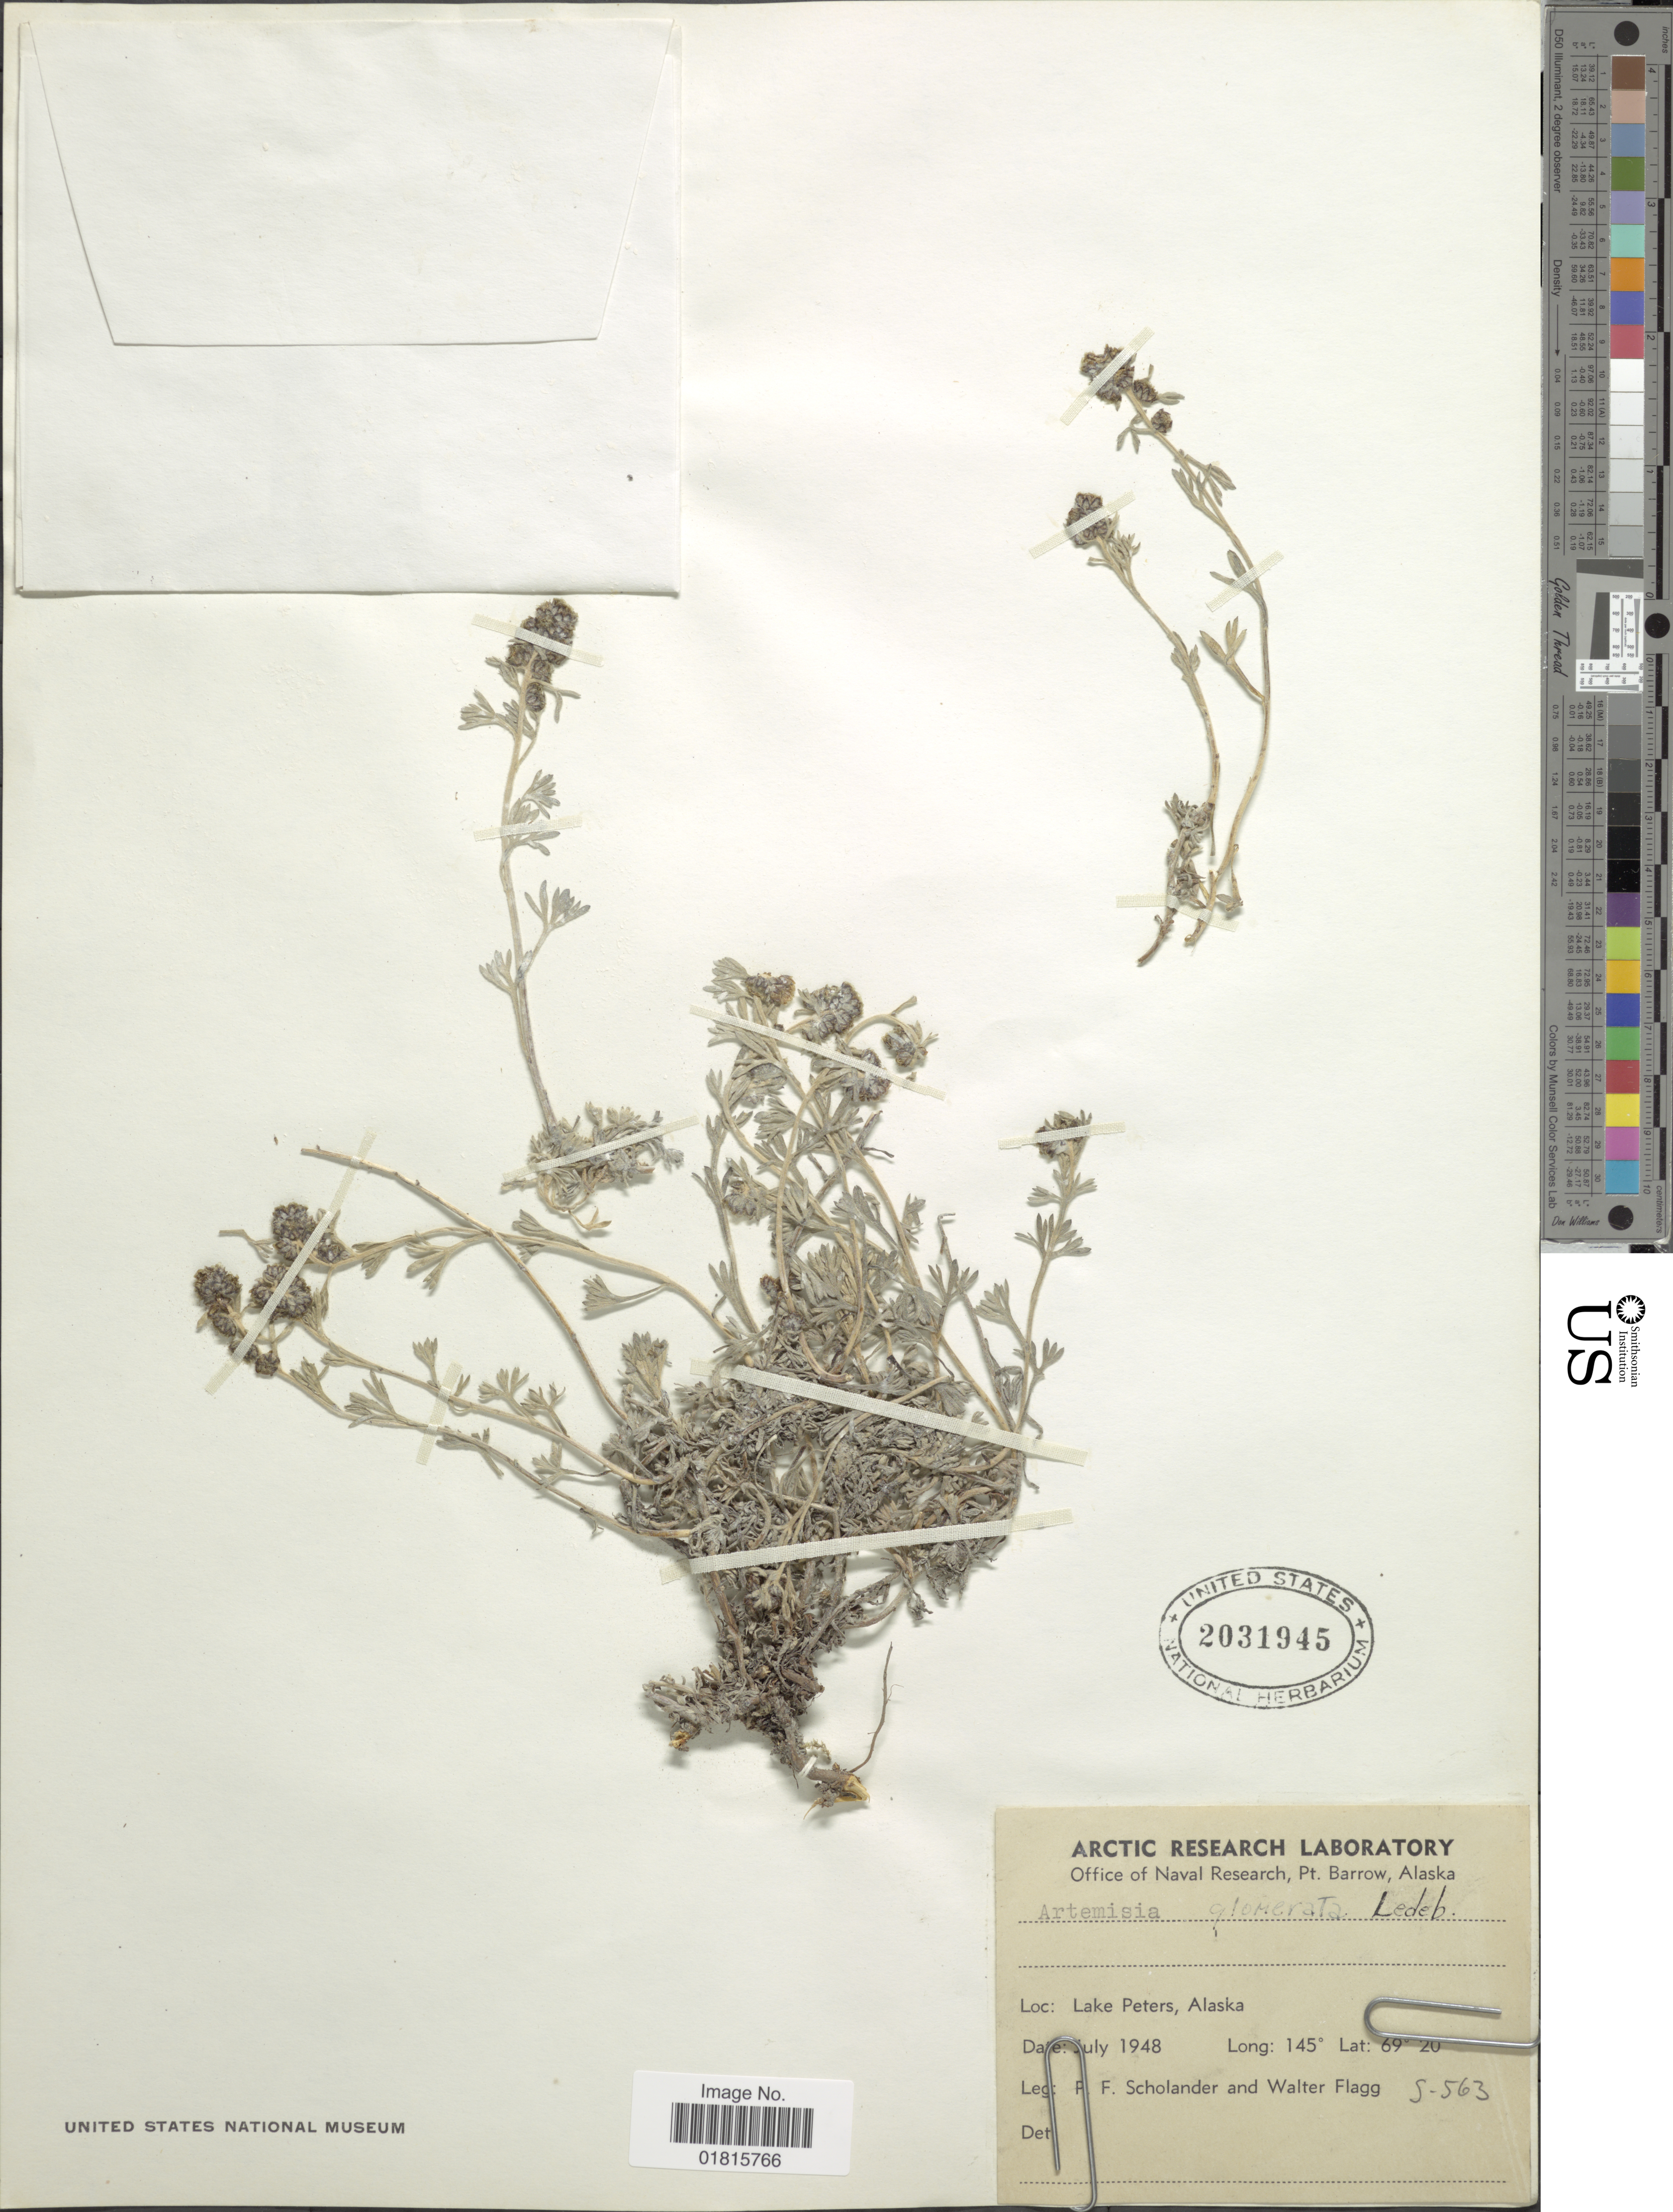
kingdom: Plantae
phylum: Tracheophyta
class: Magnoliopsida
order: Asterales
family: Asteraceae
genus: Artemisia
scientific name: Artemisia glomerata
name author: Ledeb.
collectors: P. Scholander & W. Flagg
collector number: S-563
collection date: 1948-07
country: United States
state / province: Alaska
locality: Lake Peters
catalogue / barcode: US 2031945